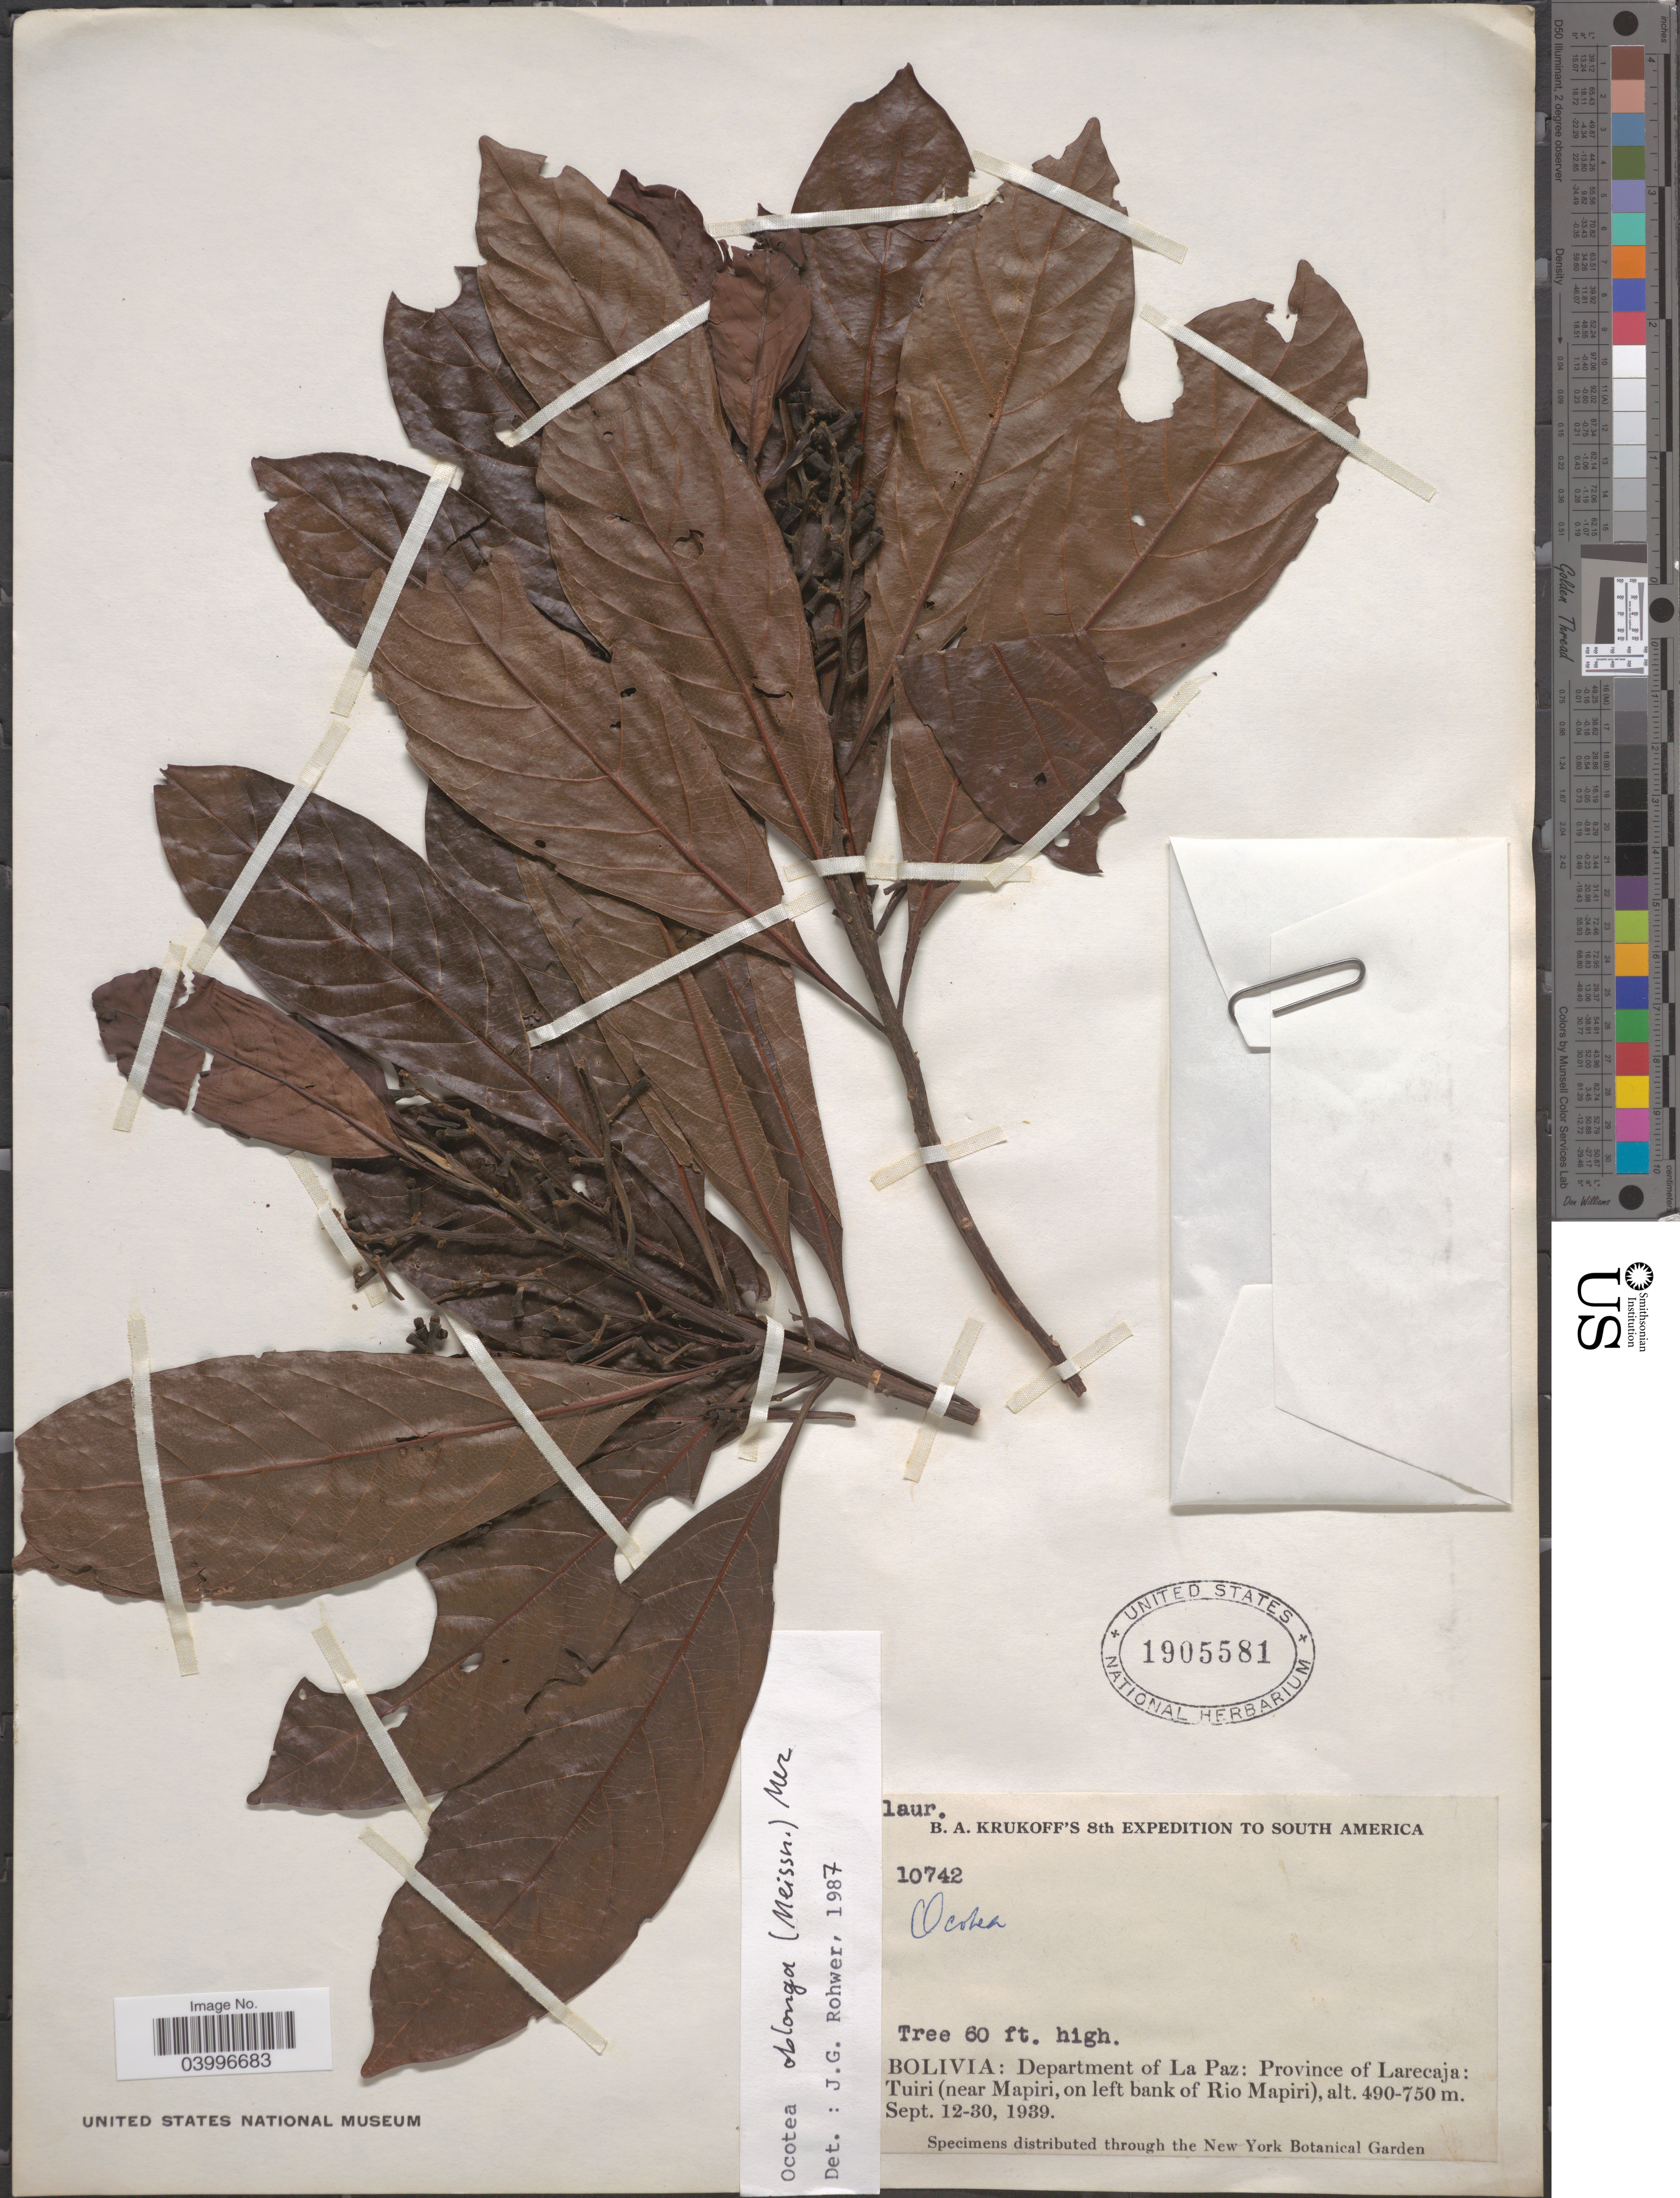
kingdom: Plantae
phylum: Tracheophyta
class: Magnoliopsida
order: Laurales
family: Lauraceae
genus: Ocotea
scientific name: Ocotea oblonga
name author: (Meisn.) Mez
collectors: B. A. Krukoff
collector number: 10742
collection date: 1939-09-12/1939-09-30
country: Bolivia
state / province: La Paz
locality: Department of La Paz: Province of Larecaja: Tuiri (near Mapiri, on left bank of Rio Mapiri).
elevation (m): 490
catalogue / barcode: US 1905581